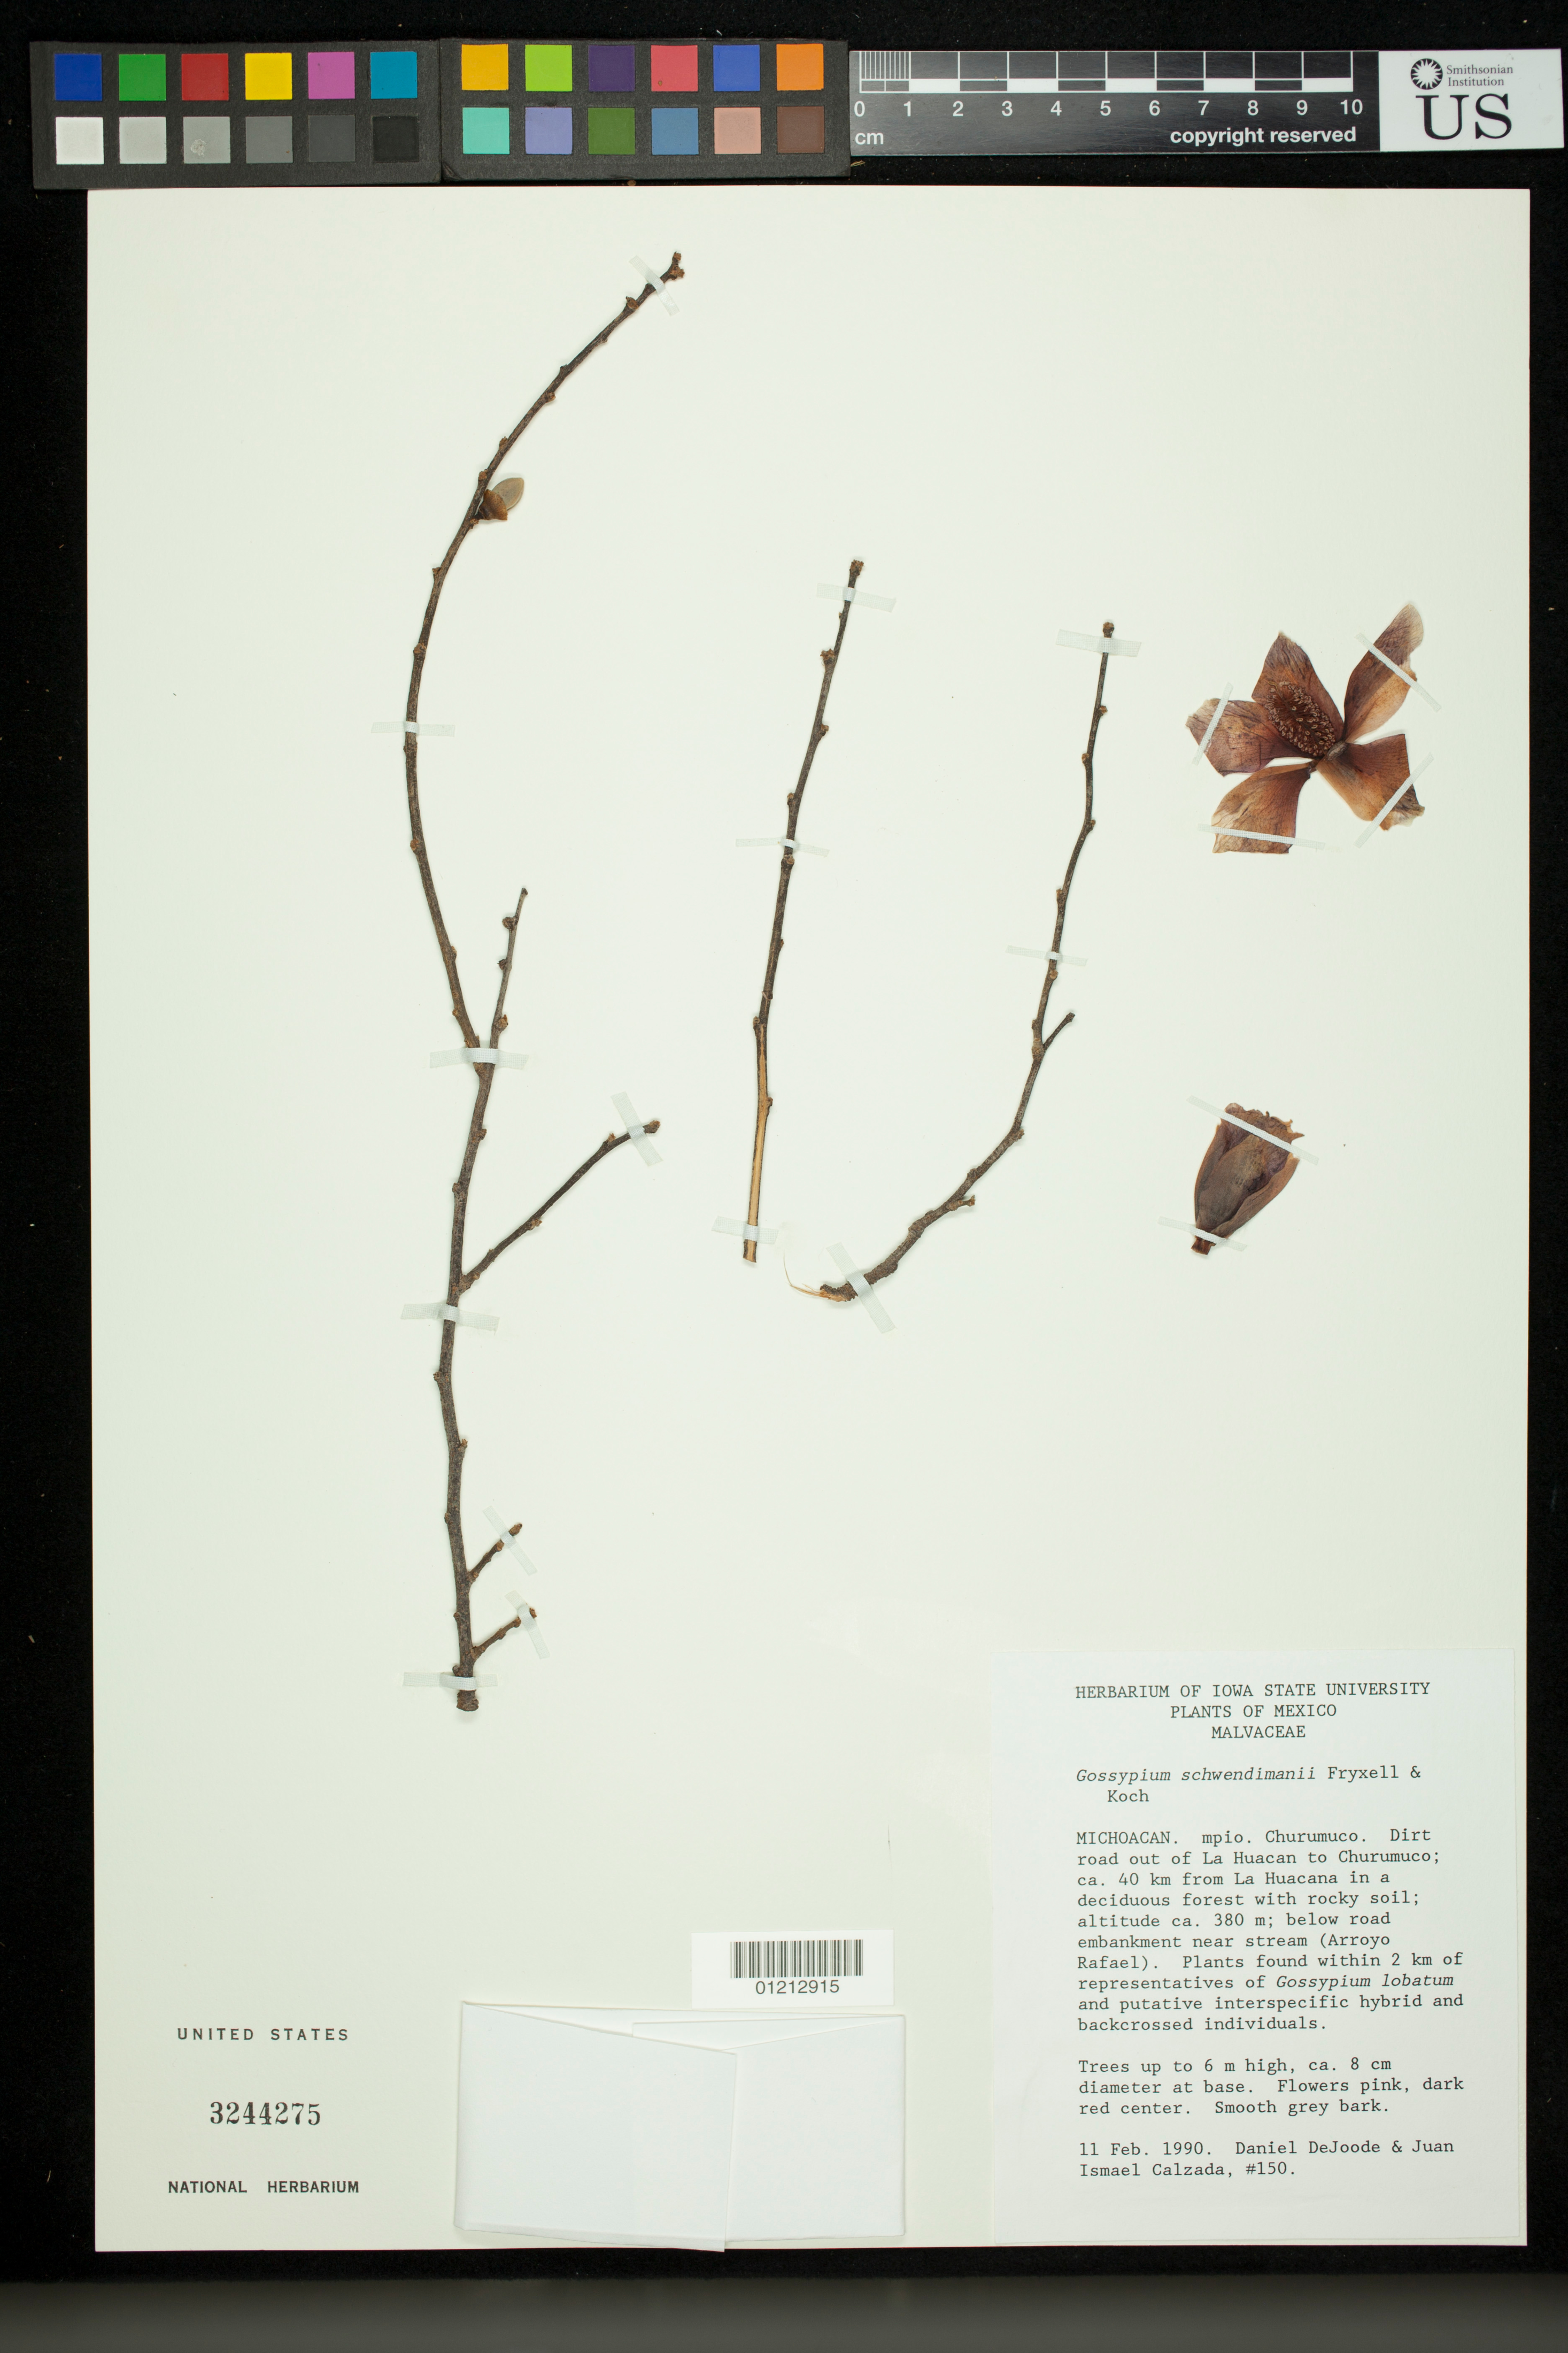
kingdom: Plantae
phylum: Tracheophyta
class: Magnoliopsida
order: Malvales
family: Malvaceae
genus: Gossypium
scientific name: Gossypium schwendimanii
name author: Fryxell & S.D. Koch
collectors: D. DeJoode & J. I. Calzada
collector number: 150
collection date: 1990-02-11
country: Mexico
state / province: Michoacán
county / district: Churumuco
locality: Dirt road out of La Huacan to Churumuco; ca. 40 km from La Huacana in a deciduous forest with rocky soil; below road embankment near stream (Arroyo Rafael). Plants found within 2 km of representatives of Gossypium lobatum and putative interspecific hybrid and backcrossed individuals.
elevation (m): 380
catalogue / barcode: US 3244275